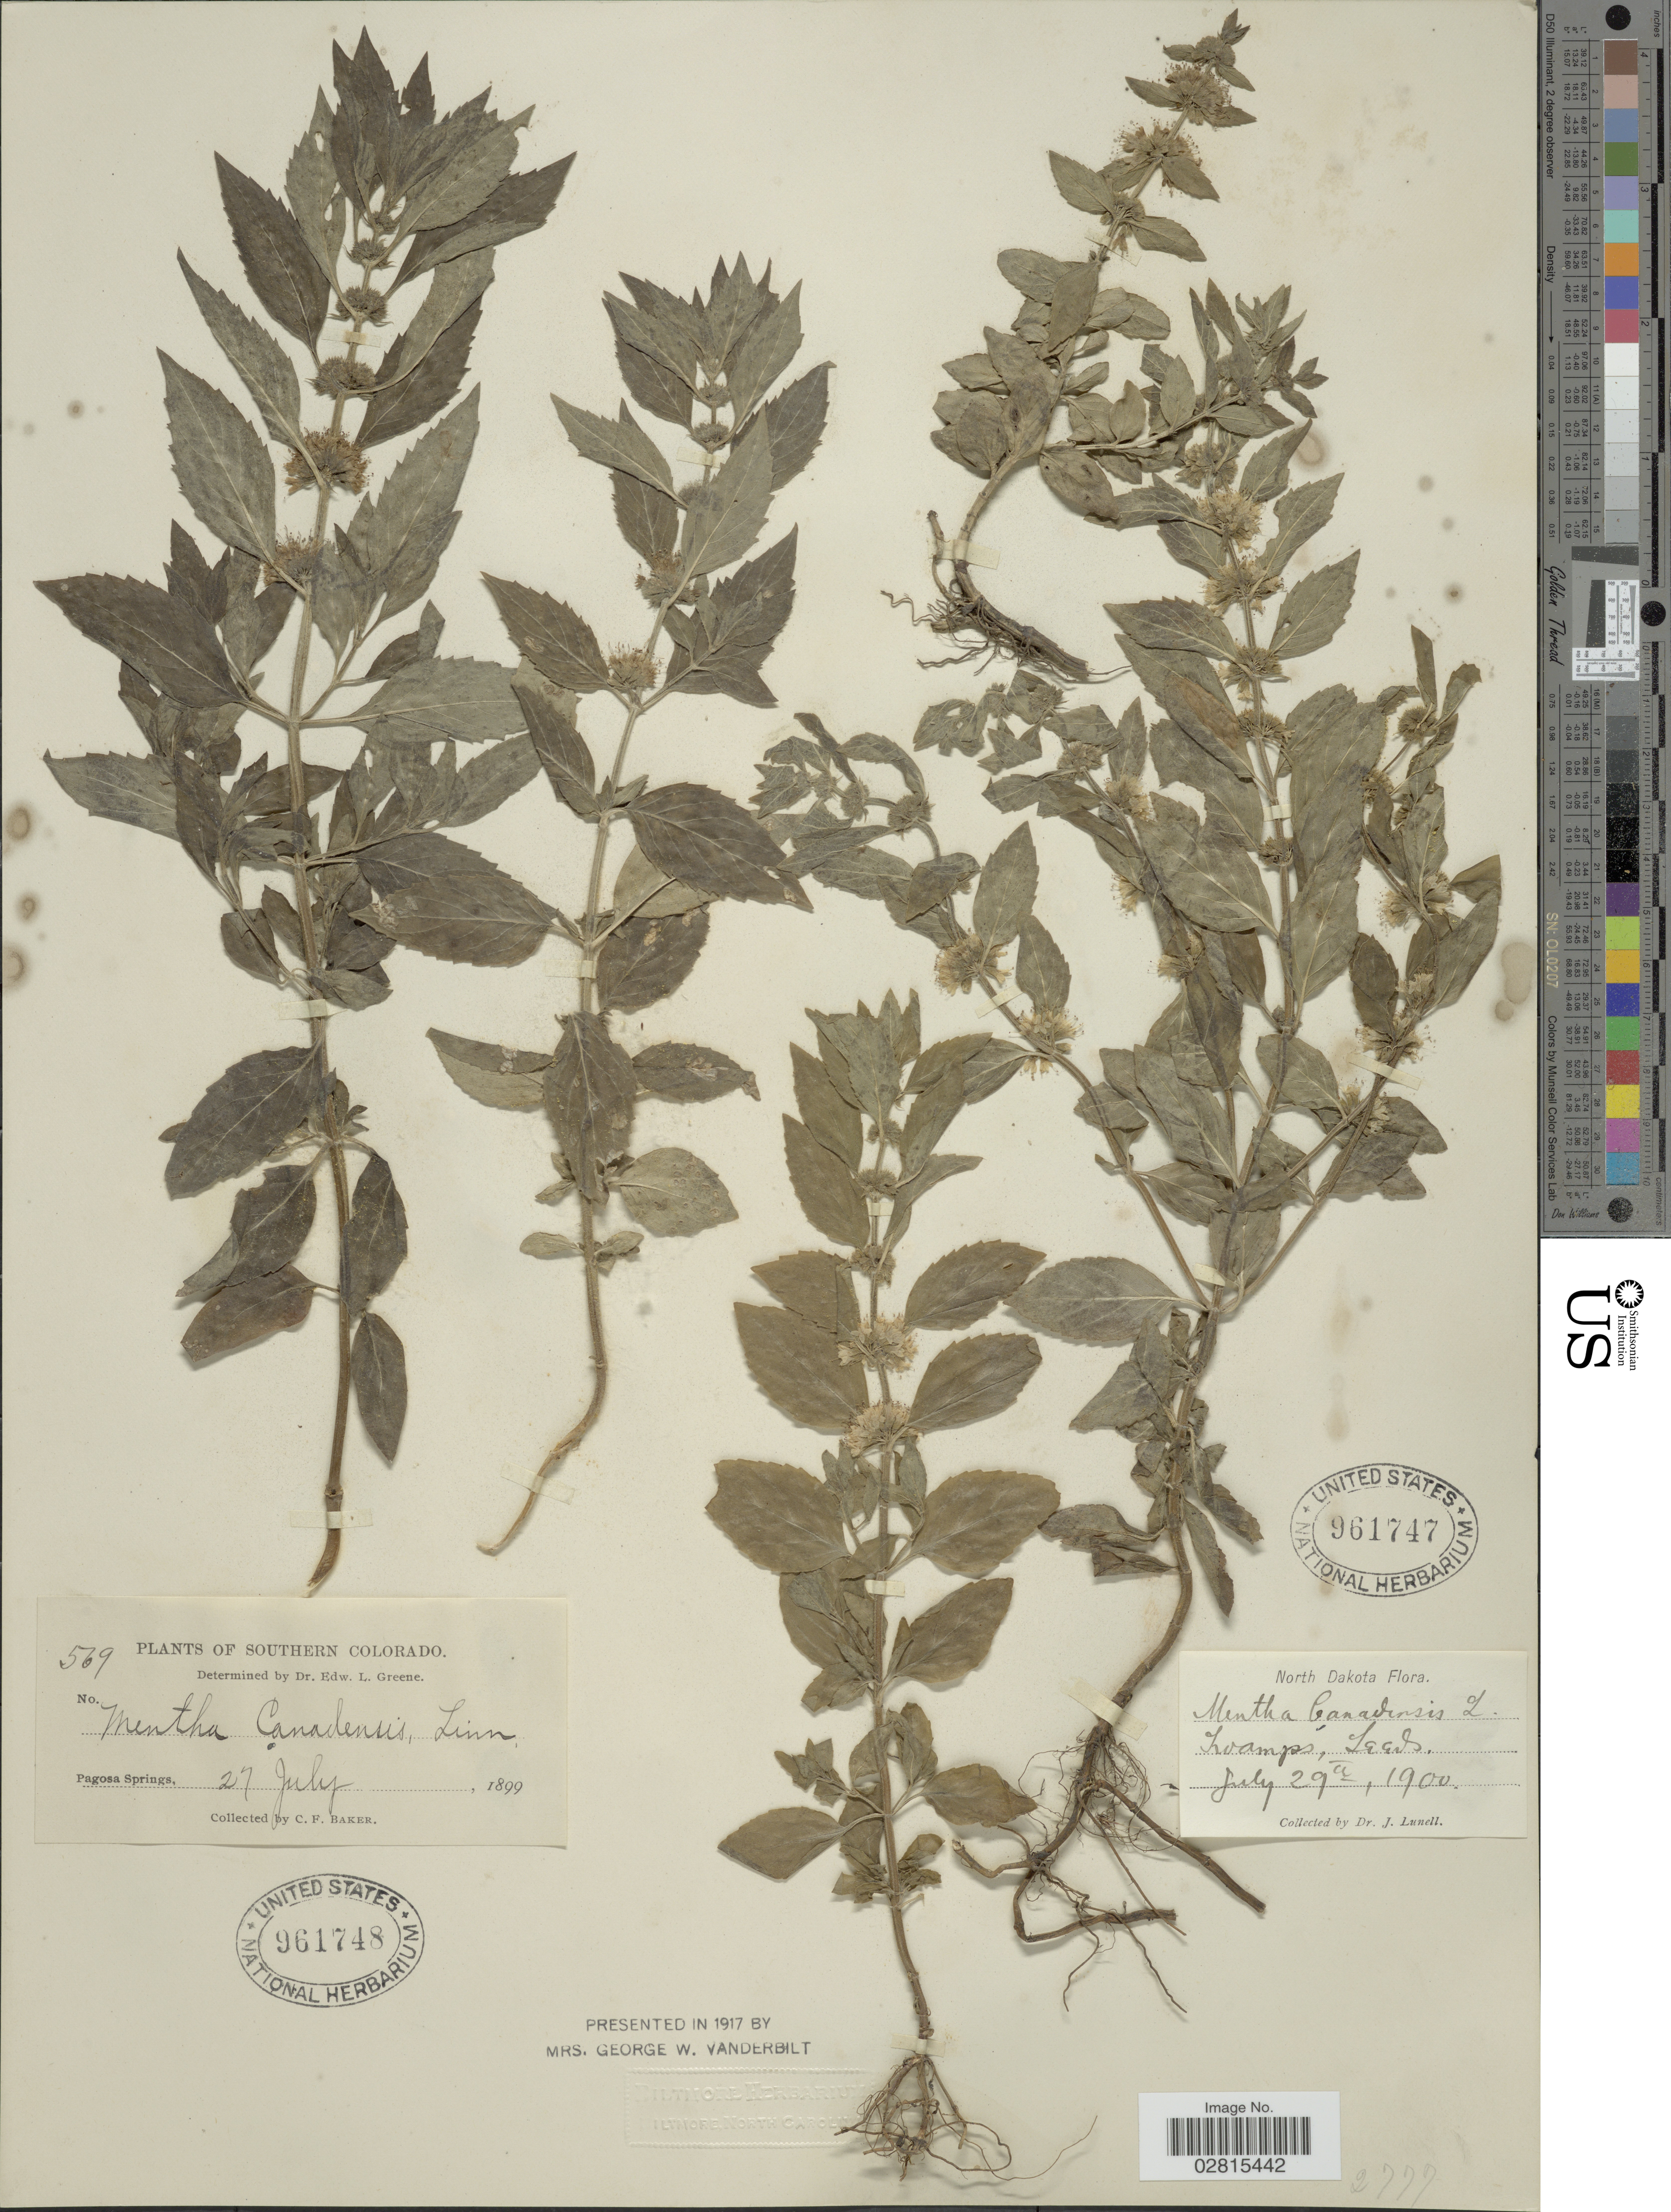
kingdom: Plantae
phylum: Tracheophyta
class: Magnoliopsida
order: Lamiales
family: Lamiaceae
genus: Mentha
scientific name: Mentha canadensis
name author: L.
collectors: J. Lunell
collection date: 1900-07-29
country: United States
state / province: North Dakota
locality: Swamps, Leeds.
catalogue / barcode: US 961747-2